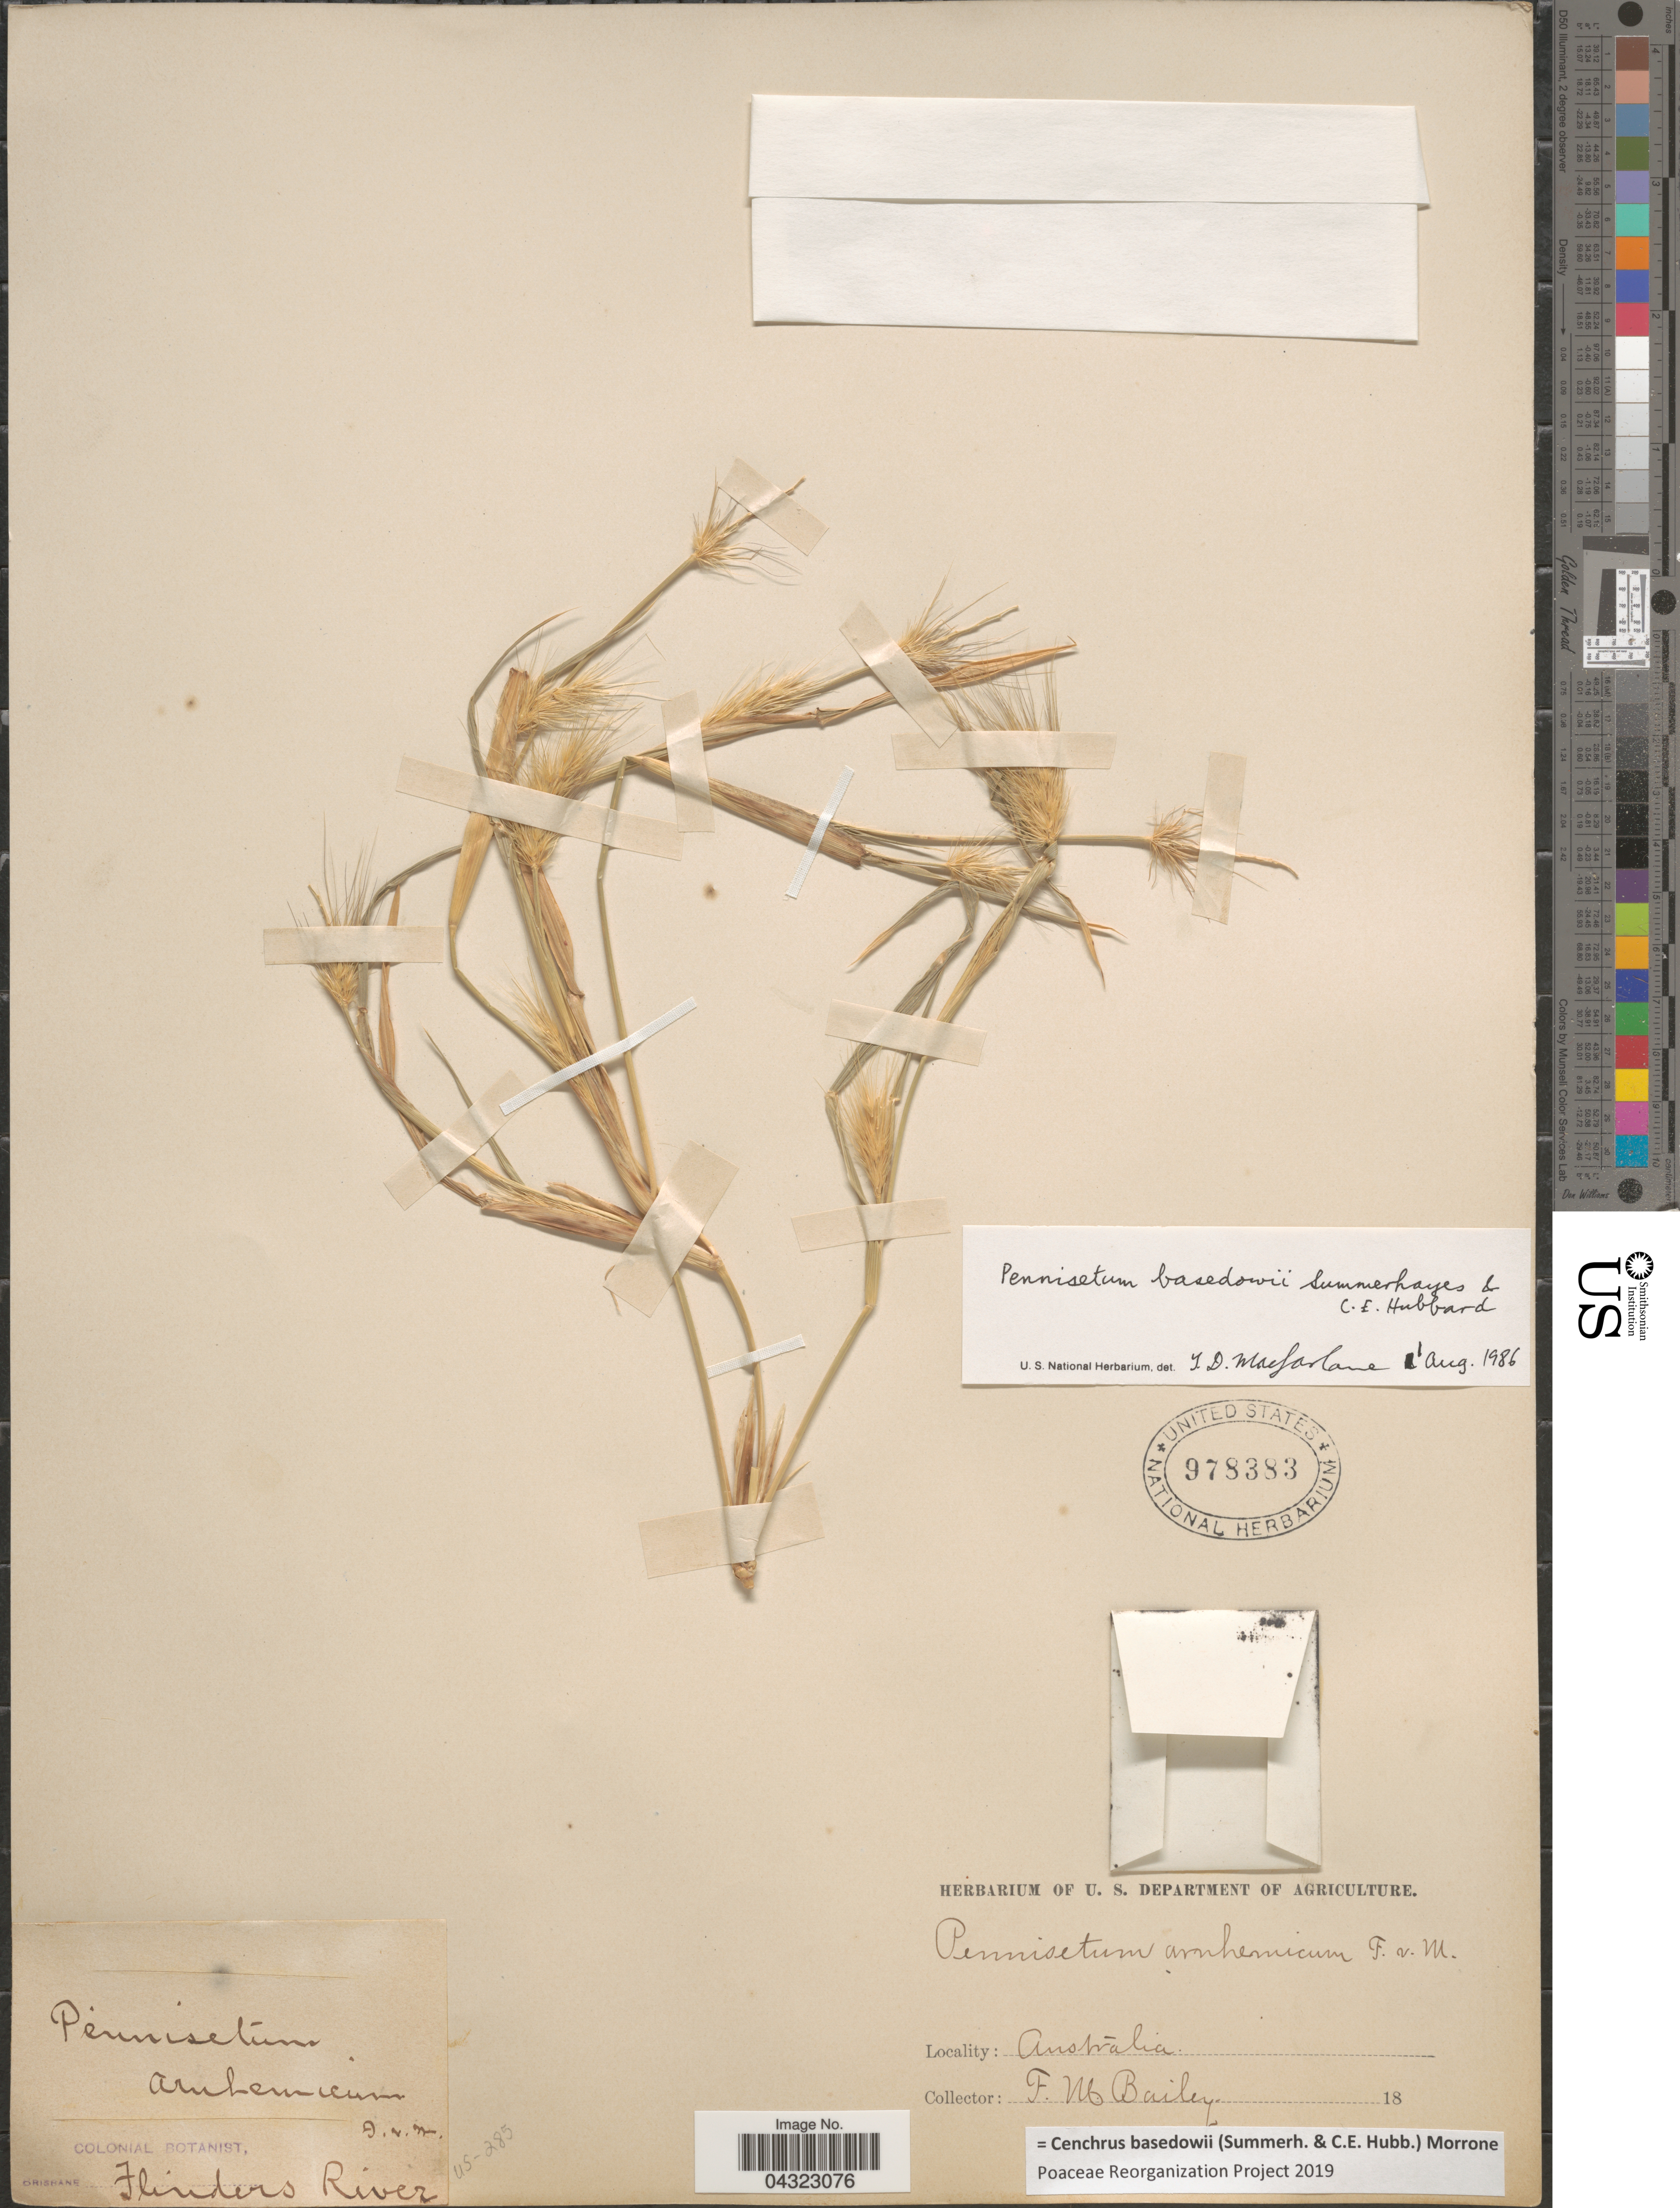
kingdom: Plantae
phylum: Tracheophyta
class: Liliopsida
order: Poales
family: Poaceae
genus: Cenchrus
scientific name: Cenchrus basedowii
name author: (Summerh. & C. E. Hubb.) Morrone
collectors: F. M. Bailey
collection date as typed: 18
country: Australia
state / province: Queensland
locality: Flinders River.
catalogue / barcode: US 978383